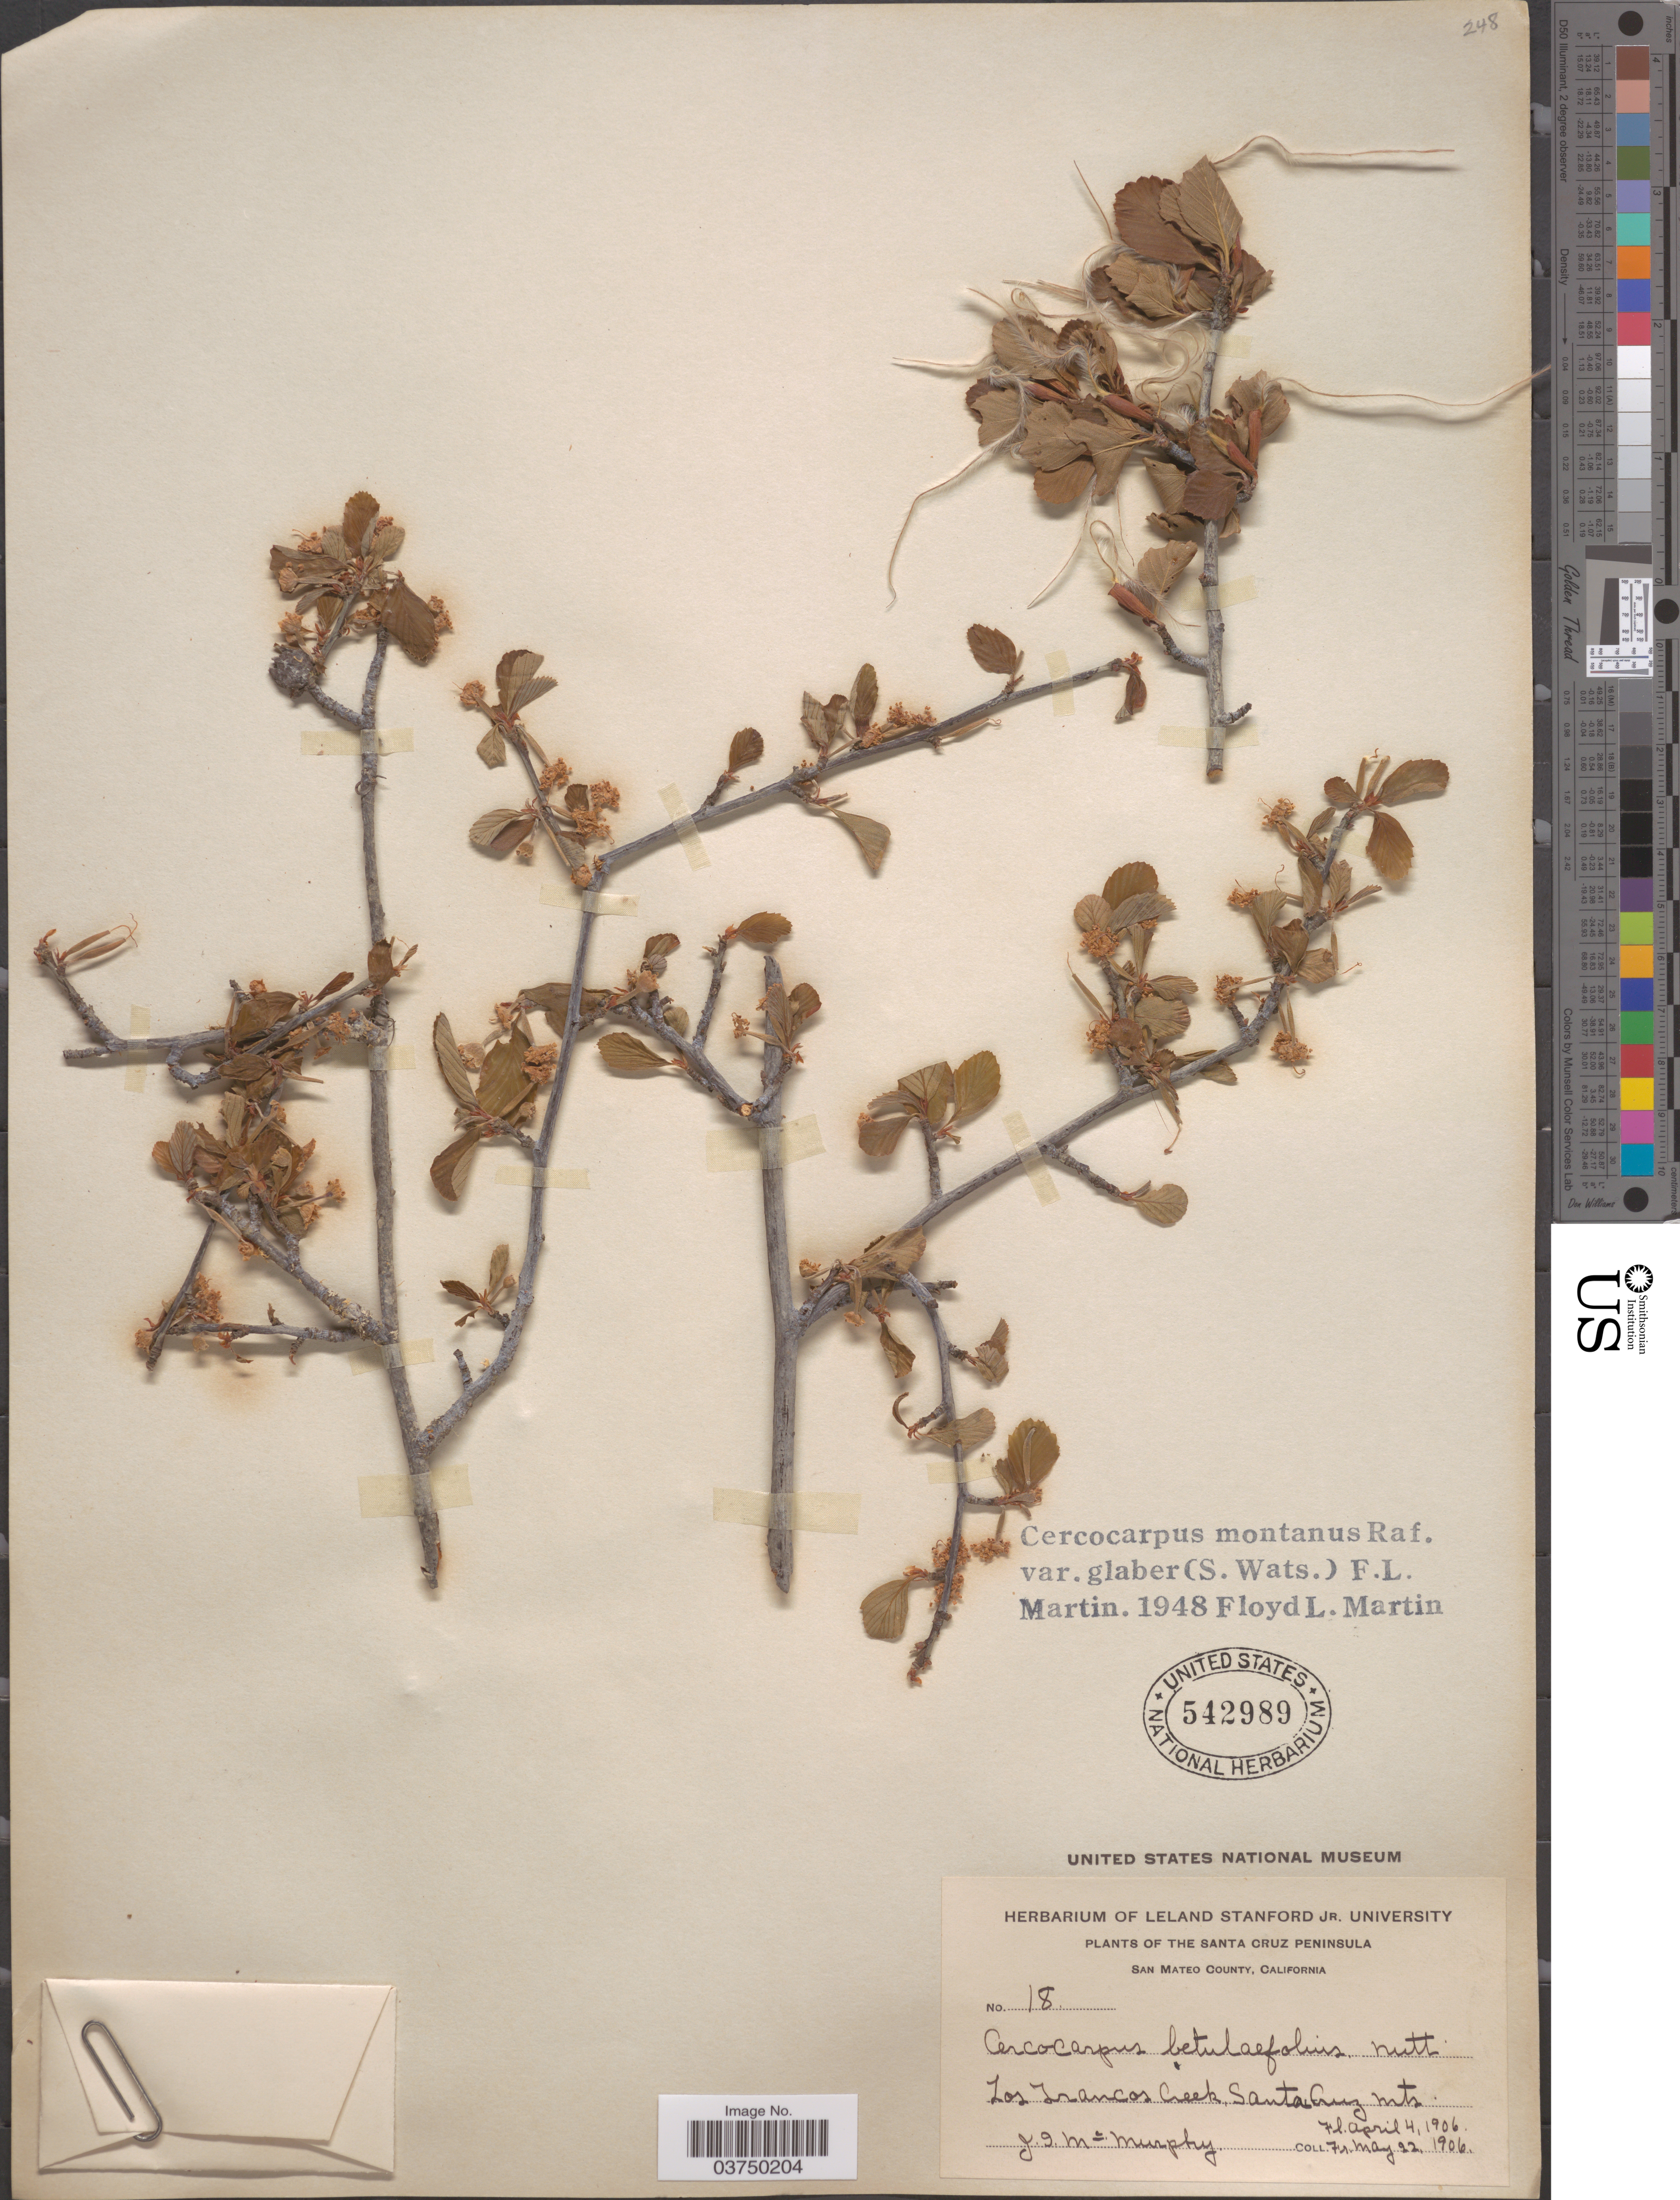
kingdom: Plantae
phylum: Tracheophyta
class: Magnoliopsida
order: Rosales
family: Rosaceae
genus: Cercocarpus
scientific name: Cercocarpus montanus var. glaber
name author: (S. Watson) F.L. Martin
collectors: J. MacMurphy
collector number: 18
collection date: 1906-04-04/1906-05-22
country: United States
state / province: California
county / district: San Mateo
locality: The Santa Cruz Peninsula. San Mateo County. Los Trancos Creek, Santa Cruz Mts.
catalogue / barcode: US 542989